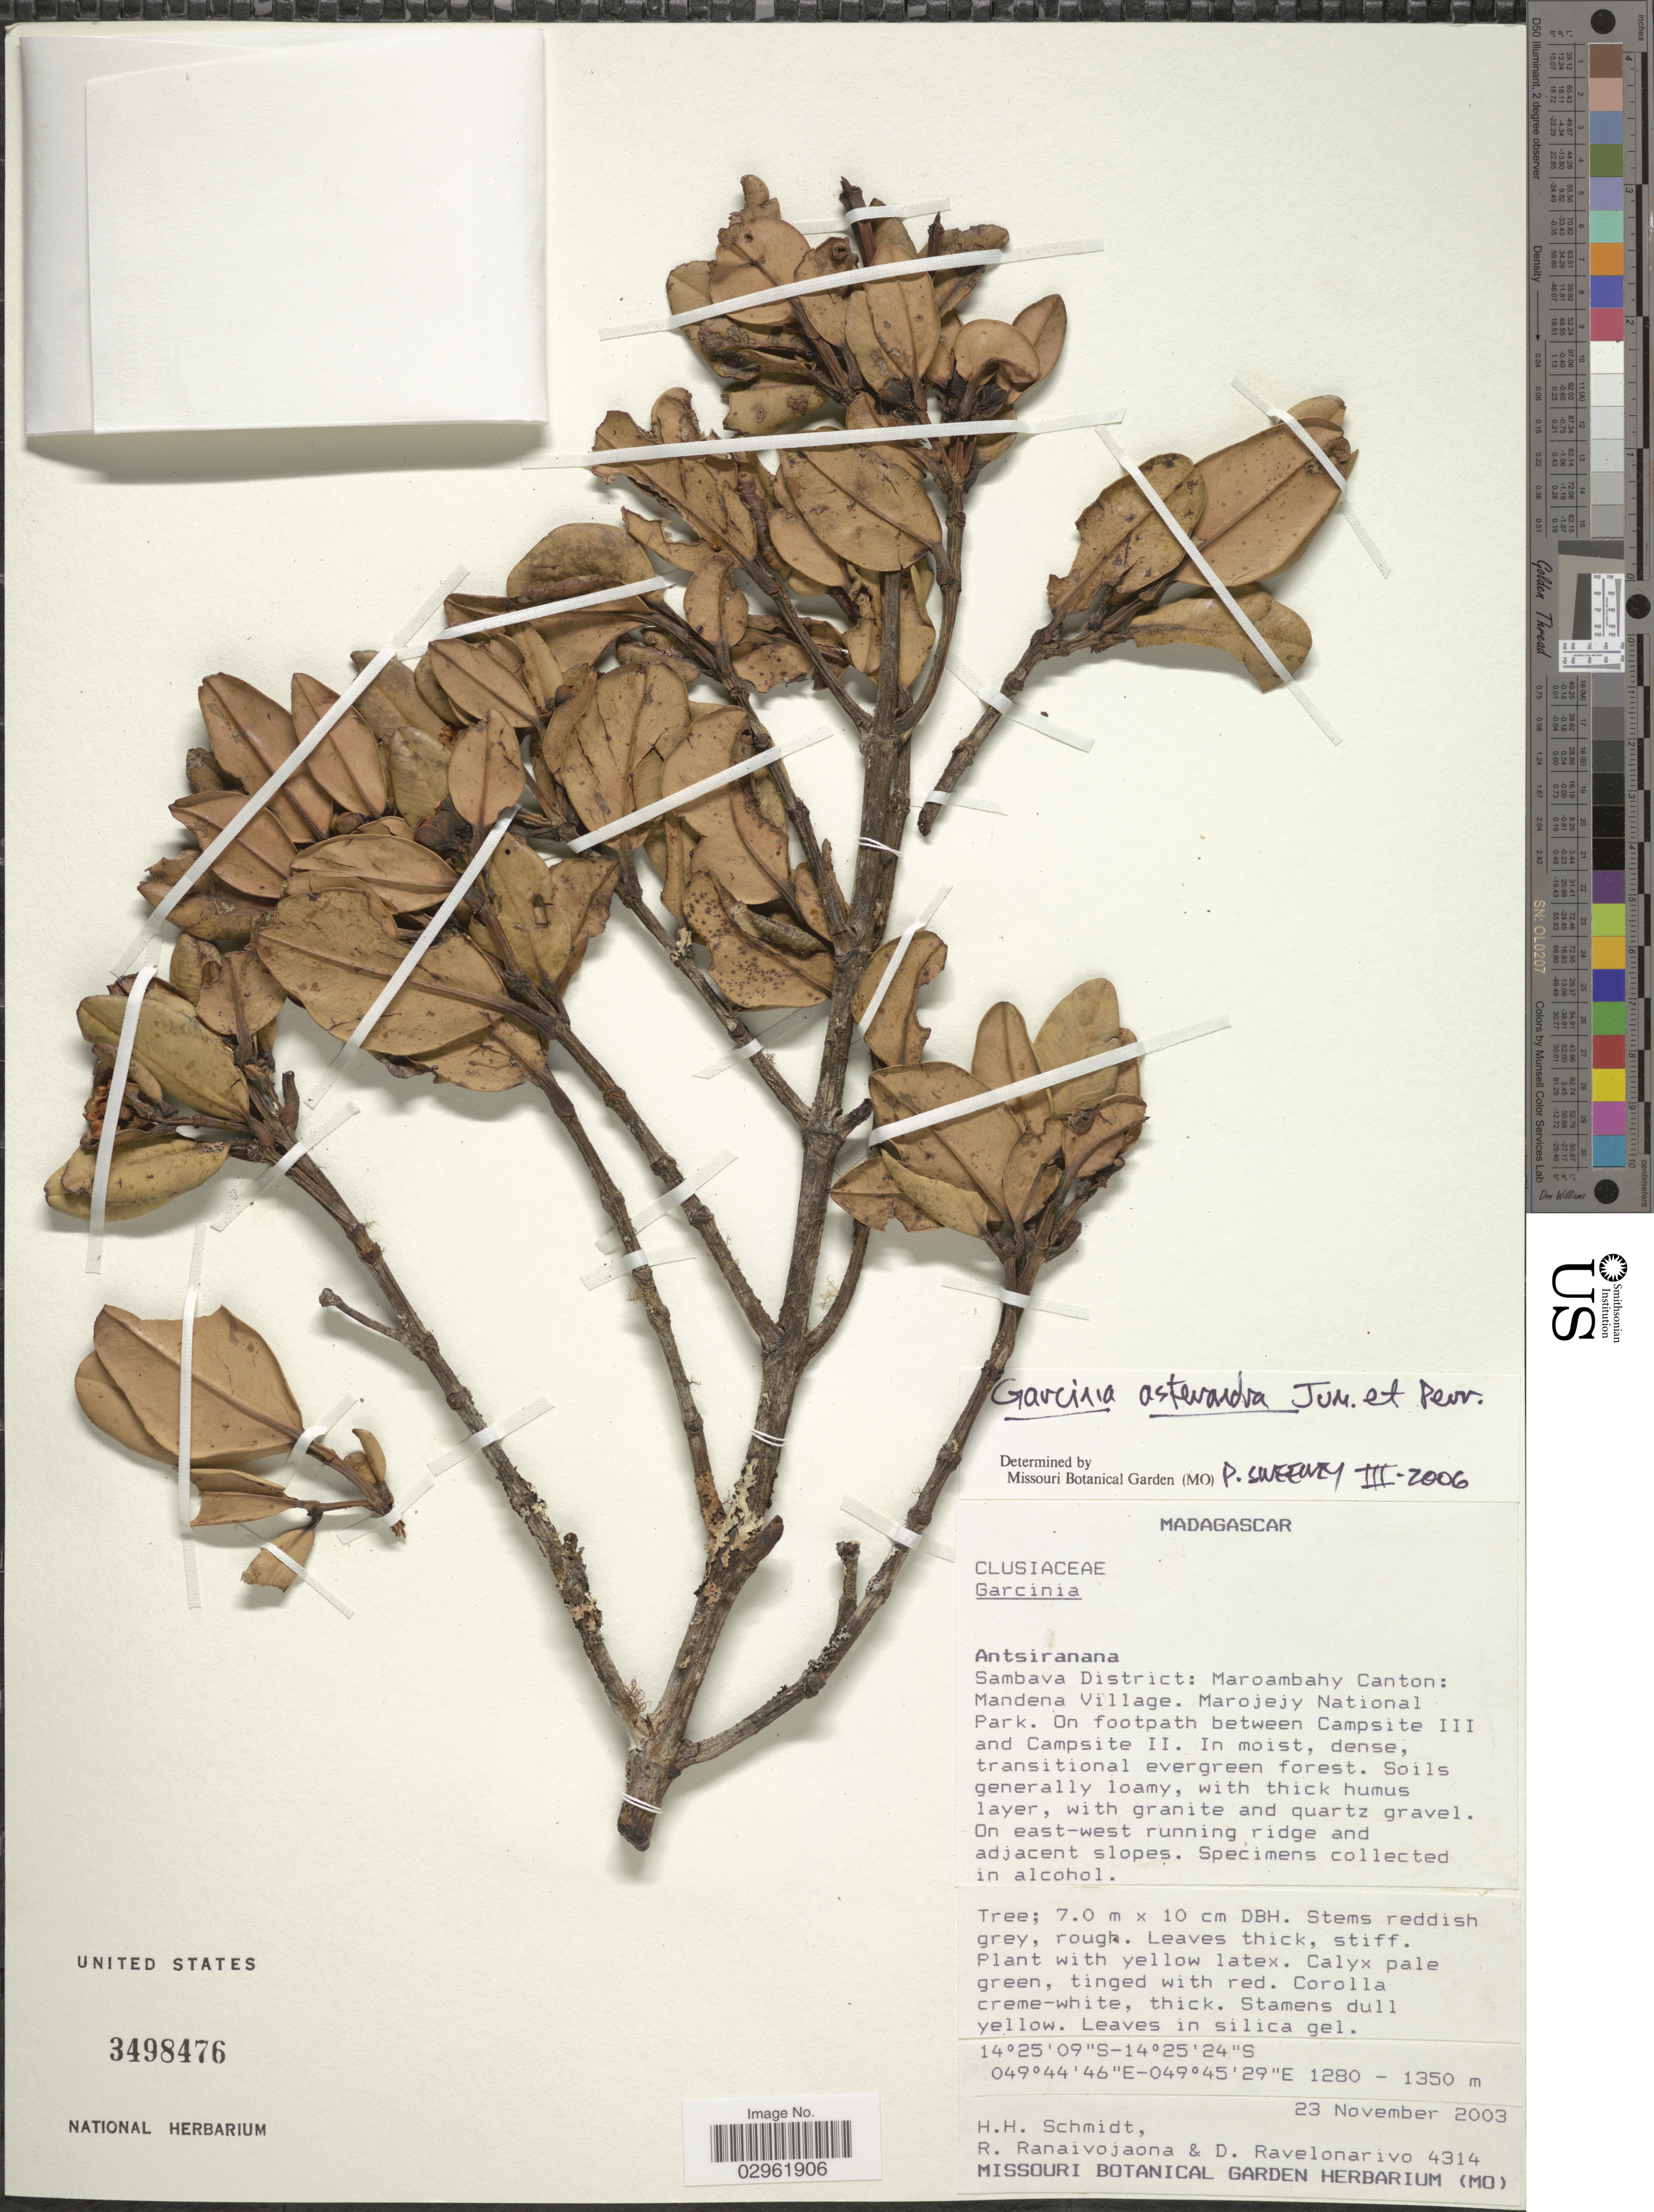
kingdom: Plantae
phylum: Tracheophyta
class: Magnoliopsida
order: Malpighiales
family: Clusiaceae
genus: Garcinia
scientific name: Garcinia asterandra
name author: Jum. & H. Perrier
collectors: H. H. Schmidt, R. Ranaivojaona & D. Ravelonarivo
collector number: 4314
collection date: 2003-11-23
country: Madagascar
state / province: Sava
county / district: Sambava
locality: Sambava District: Maroambahy Canton: Mandena Village, Marojejy Nationl Park, On footpath between Campsite III and Campsite II.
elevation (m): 1280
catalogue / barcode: US 3498476